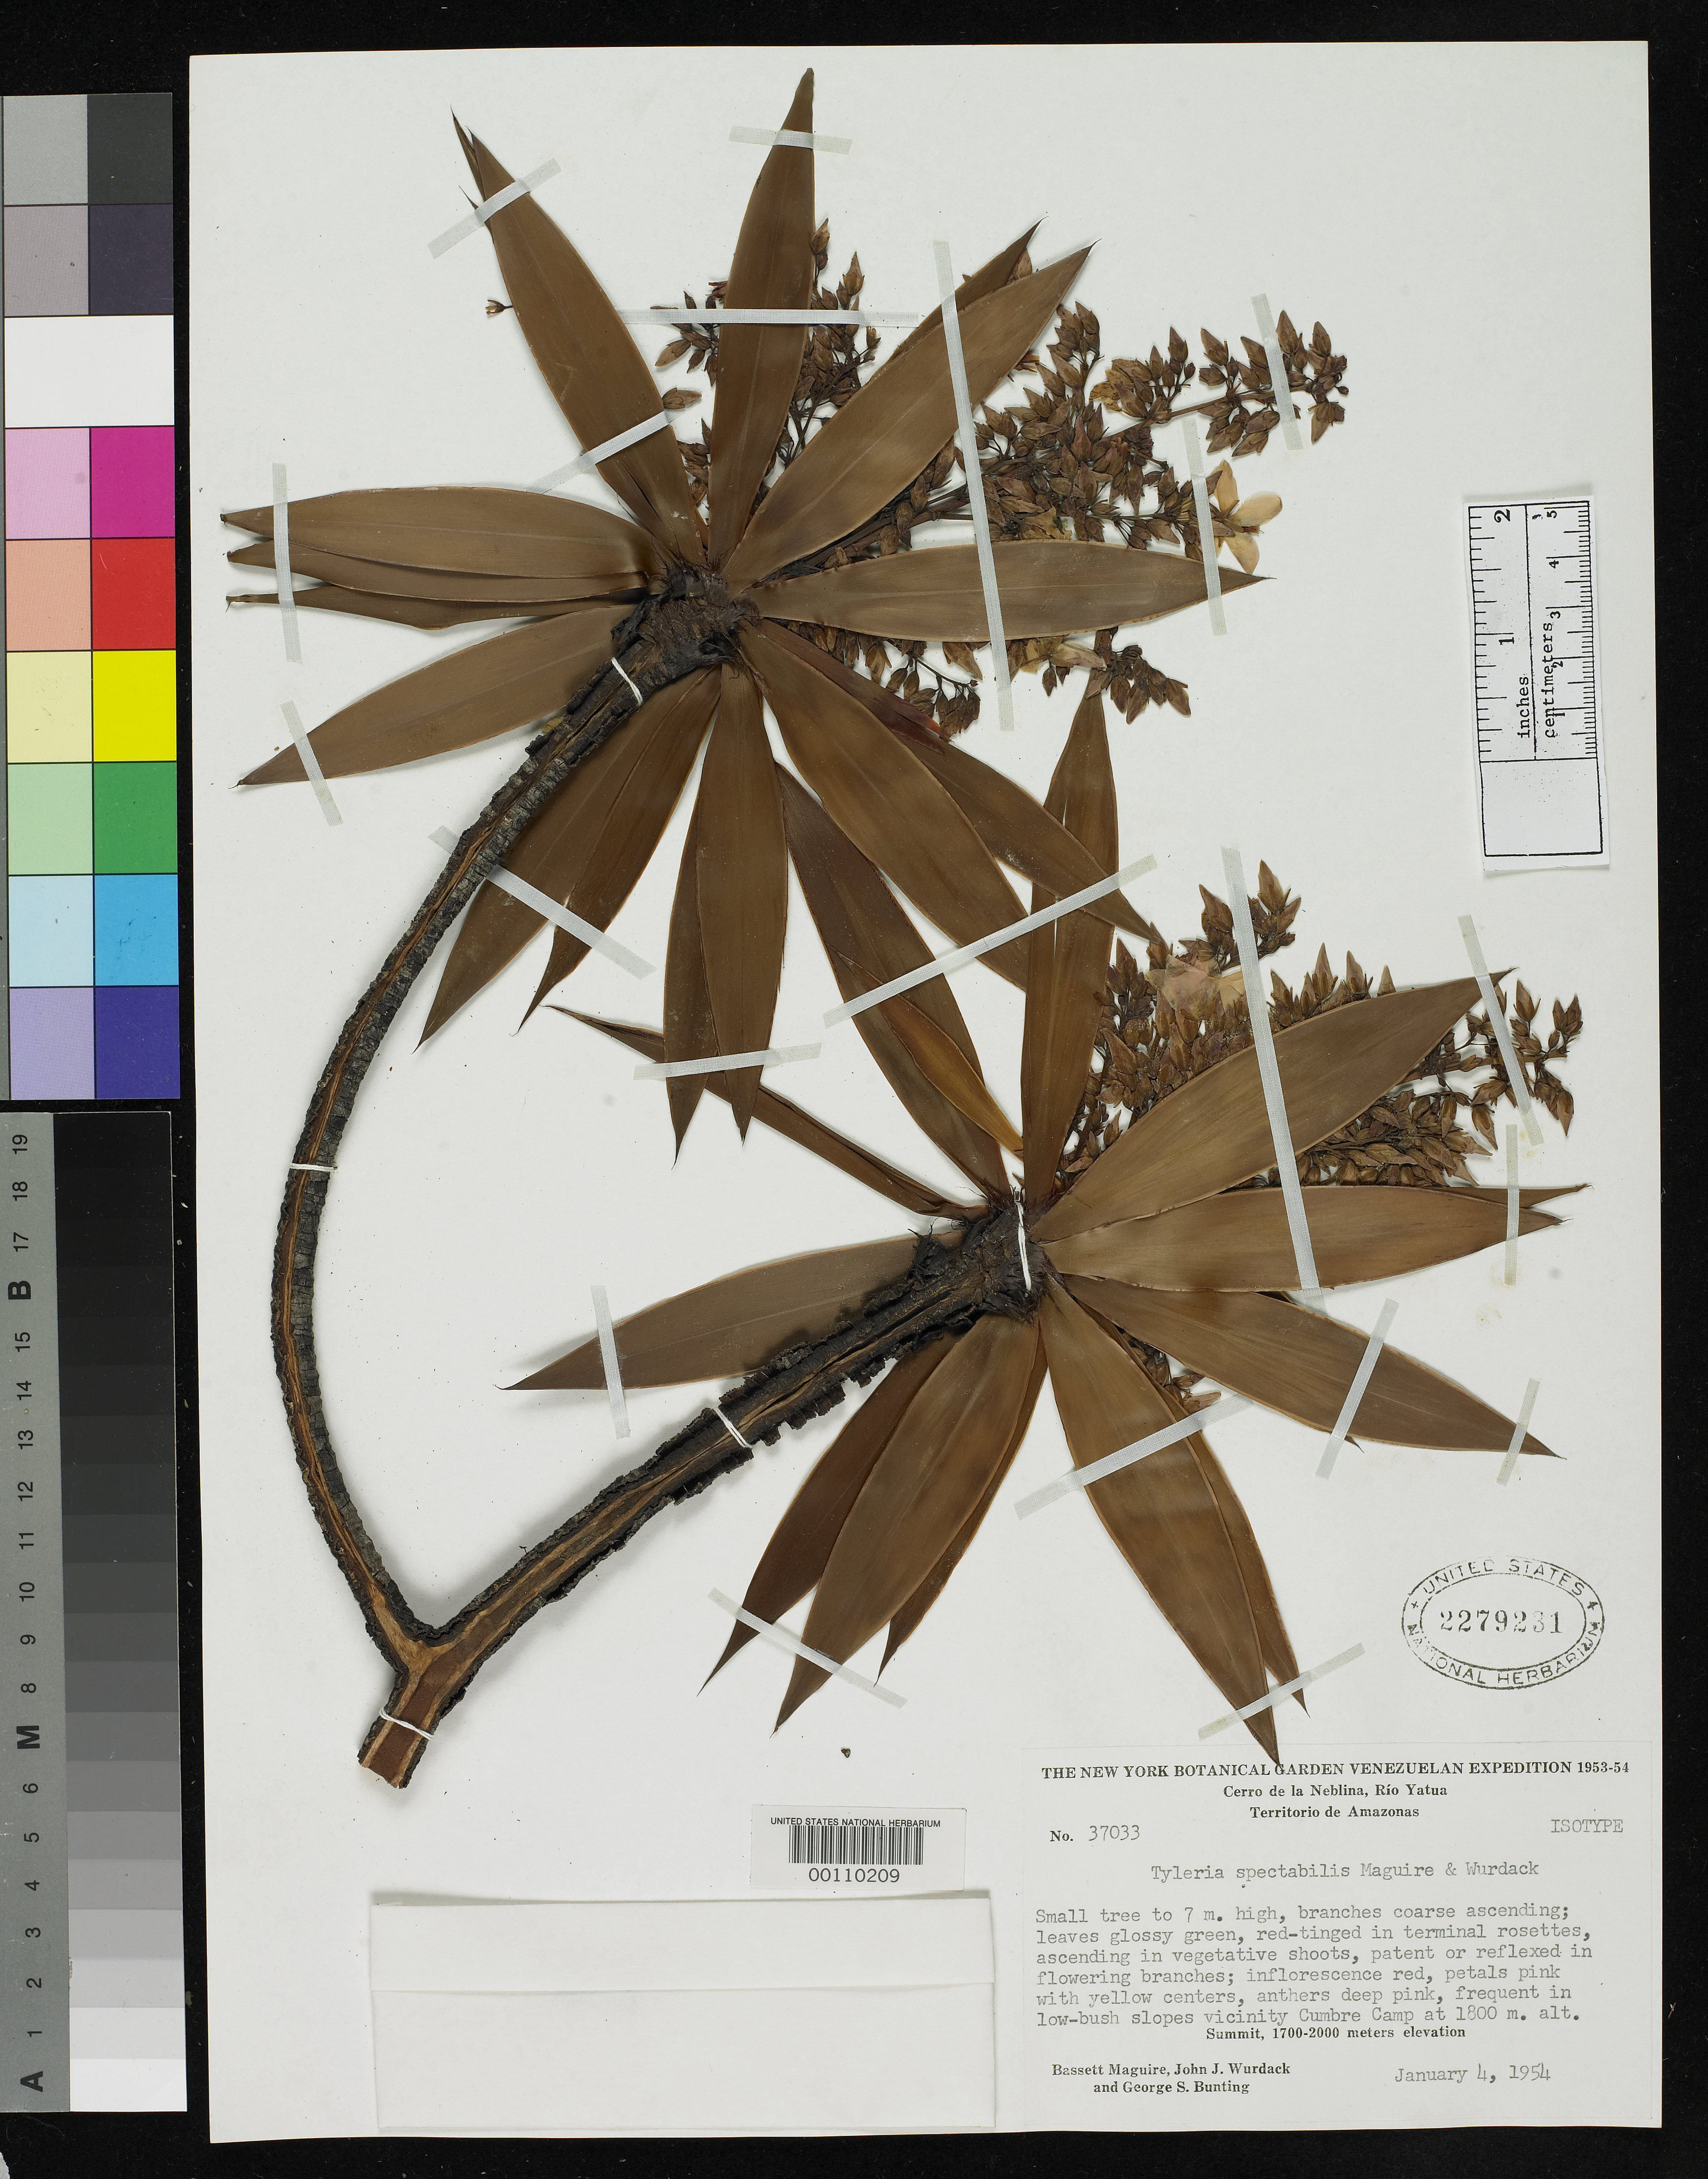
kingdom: Plantae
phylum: Tracheophyta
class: Magnoliopsida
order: Malpighiales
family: Ochnaceae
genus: Tyleria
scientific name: Tyleria spectabilis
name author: Maguire & Wurdack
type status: Isotype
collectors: B. Maguire, J. J. Wurdack & G. S. Bunting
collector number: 37033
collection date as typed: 04 Jan 1954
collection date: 1954-01-04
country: Venezuela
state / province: Amazonas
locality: Cerro de La Neblina, Rio Yatua, vicinity Cumbre camp.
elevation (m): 1500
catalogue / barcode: US 2279231